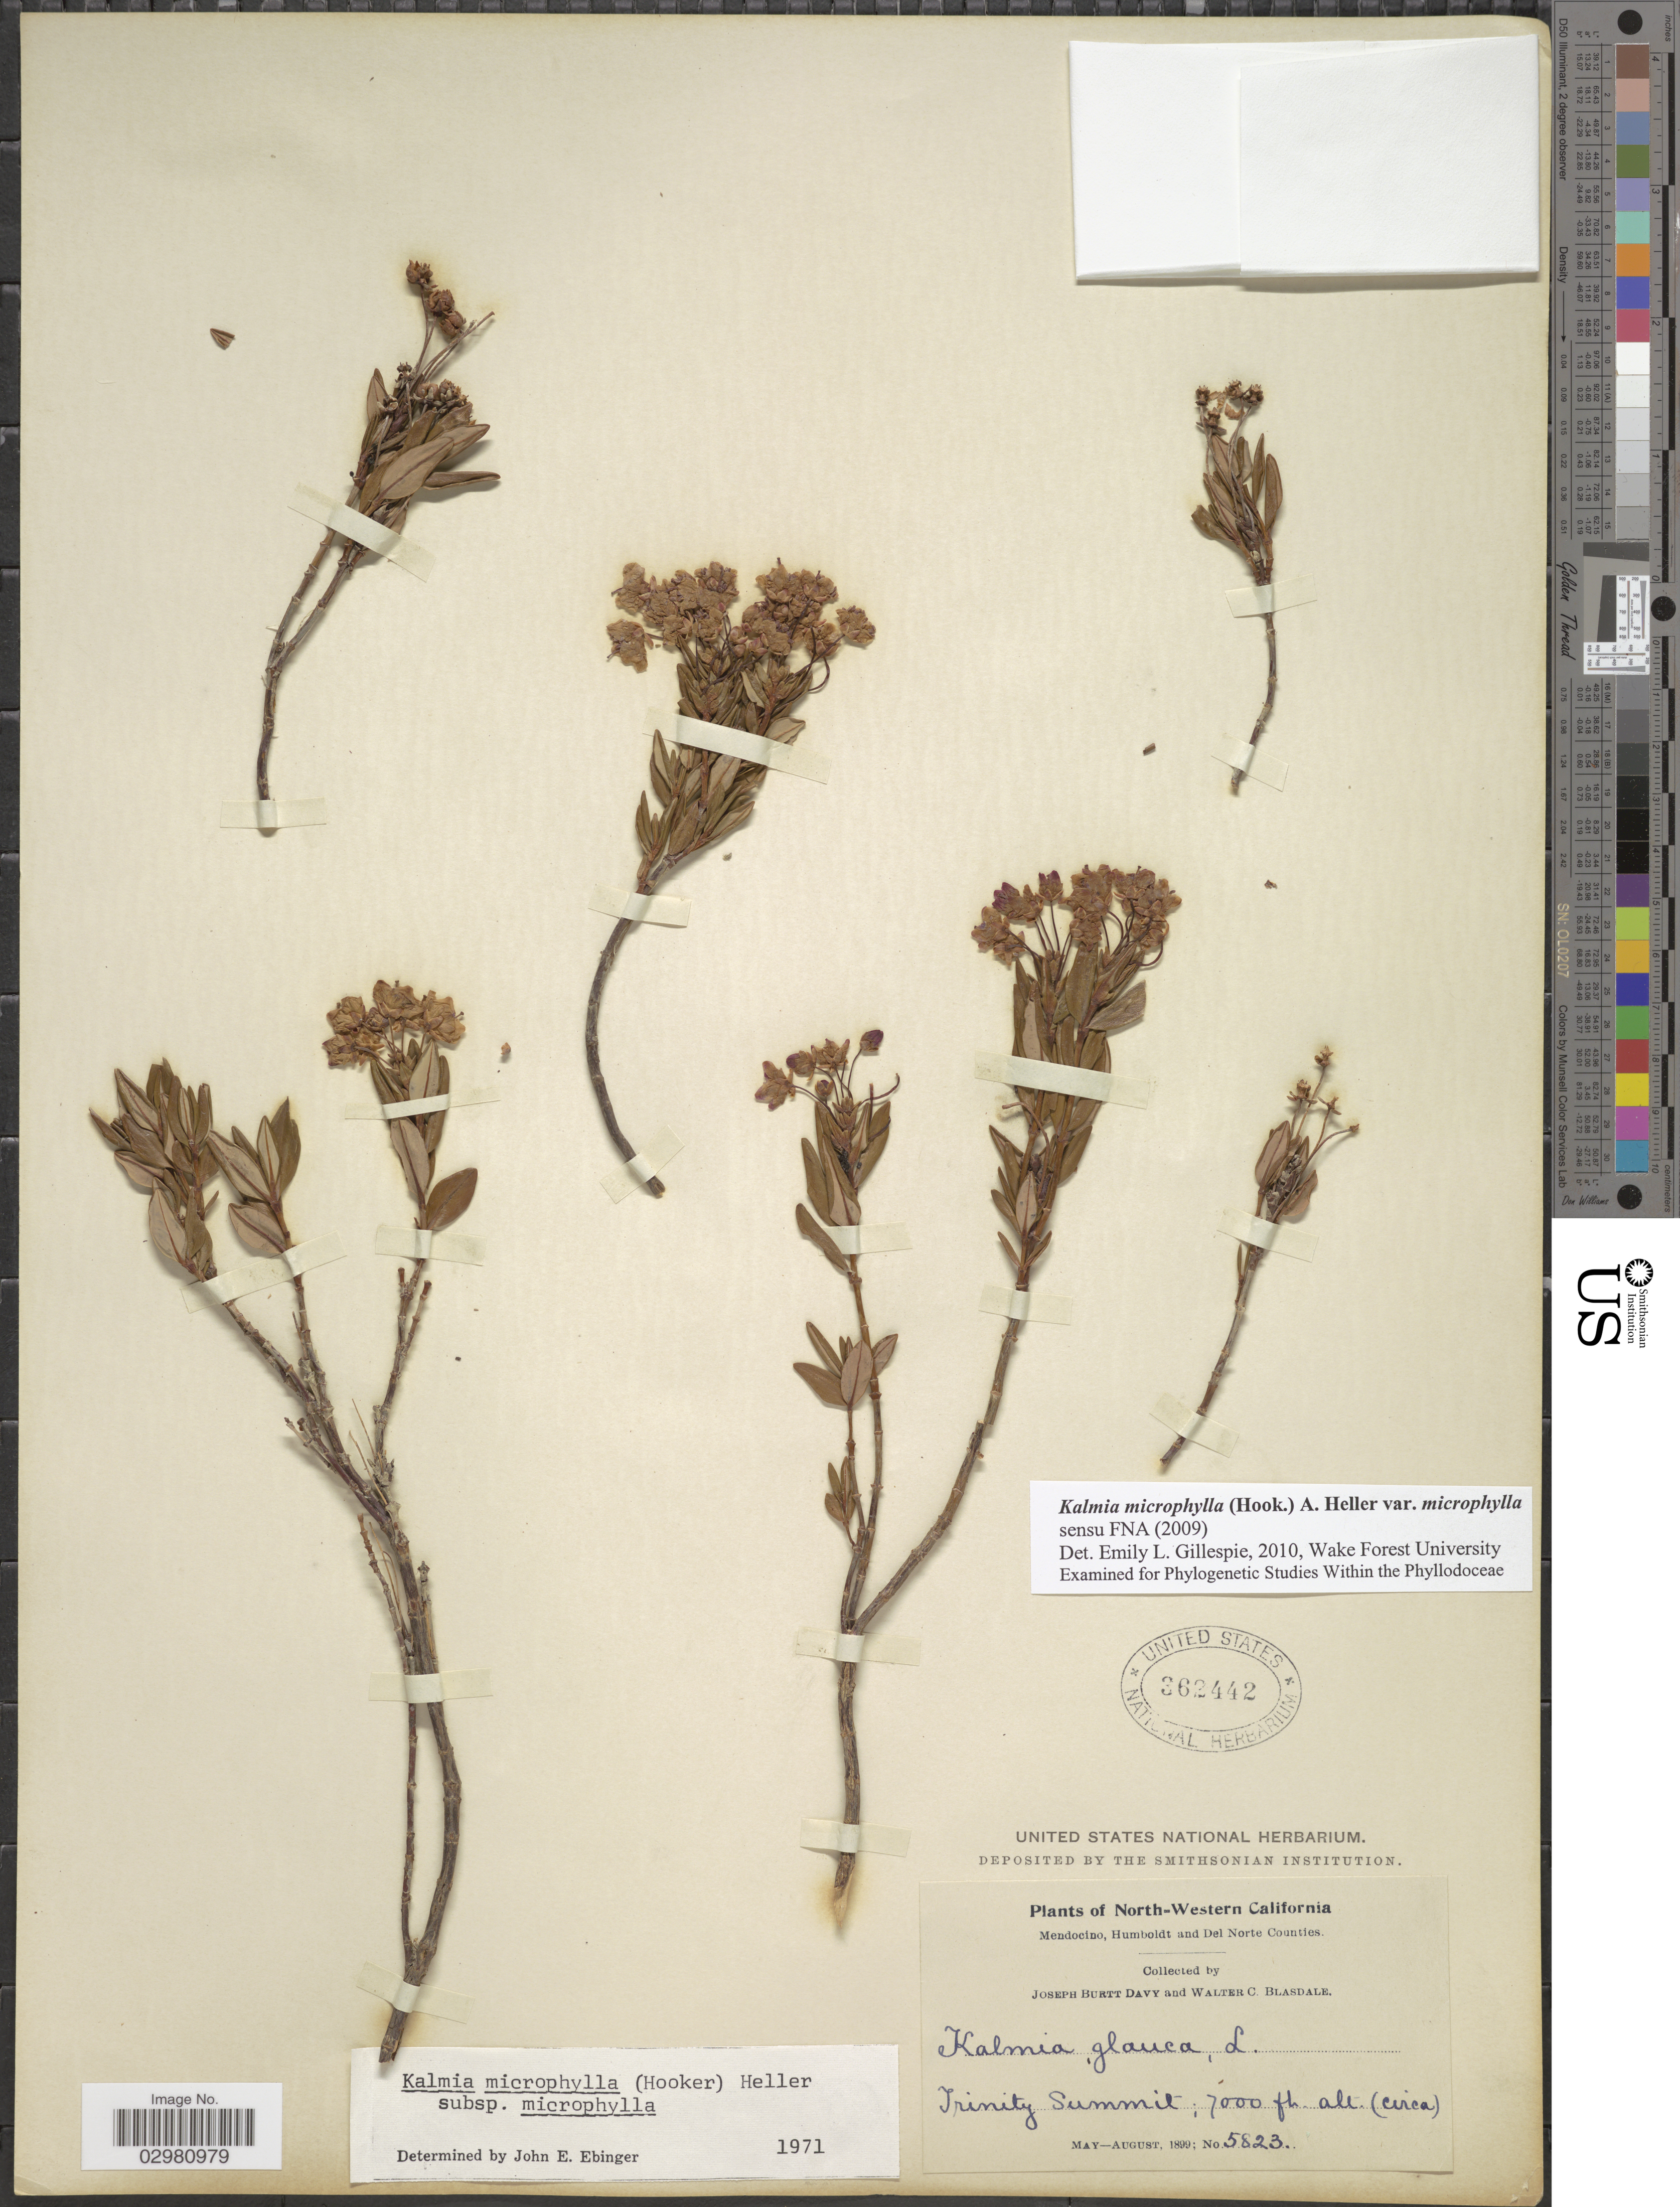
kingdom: Plantae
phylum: Tracheophyta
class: Magnoliopsida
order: Ericales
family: Ericaceae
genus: Kalmia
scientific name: Kalmia microphylla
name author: (Hook.) A. Heller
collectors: J. Burtt Davy & W. Blasdale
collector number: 5823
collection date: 1899-05/1899-08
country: United States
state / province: California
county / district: Mendocino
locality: North-Western California. Mendocino, Humboldt and Del Norte Counties. Trinity Summit.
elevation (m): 2134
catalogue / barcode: US 362442